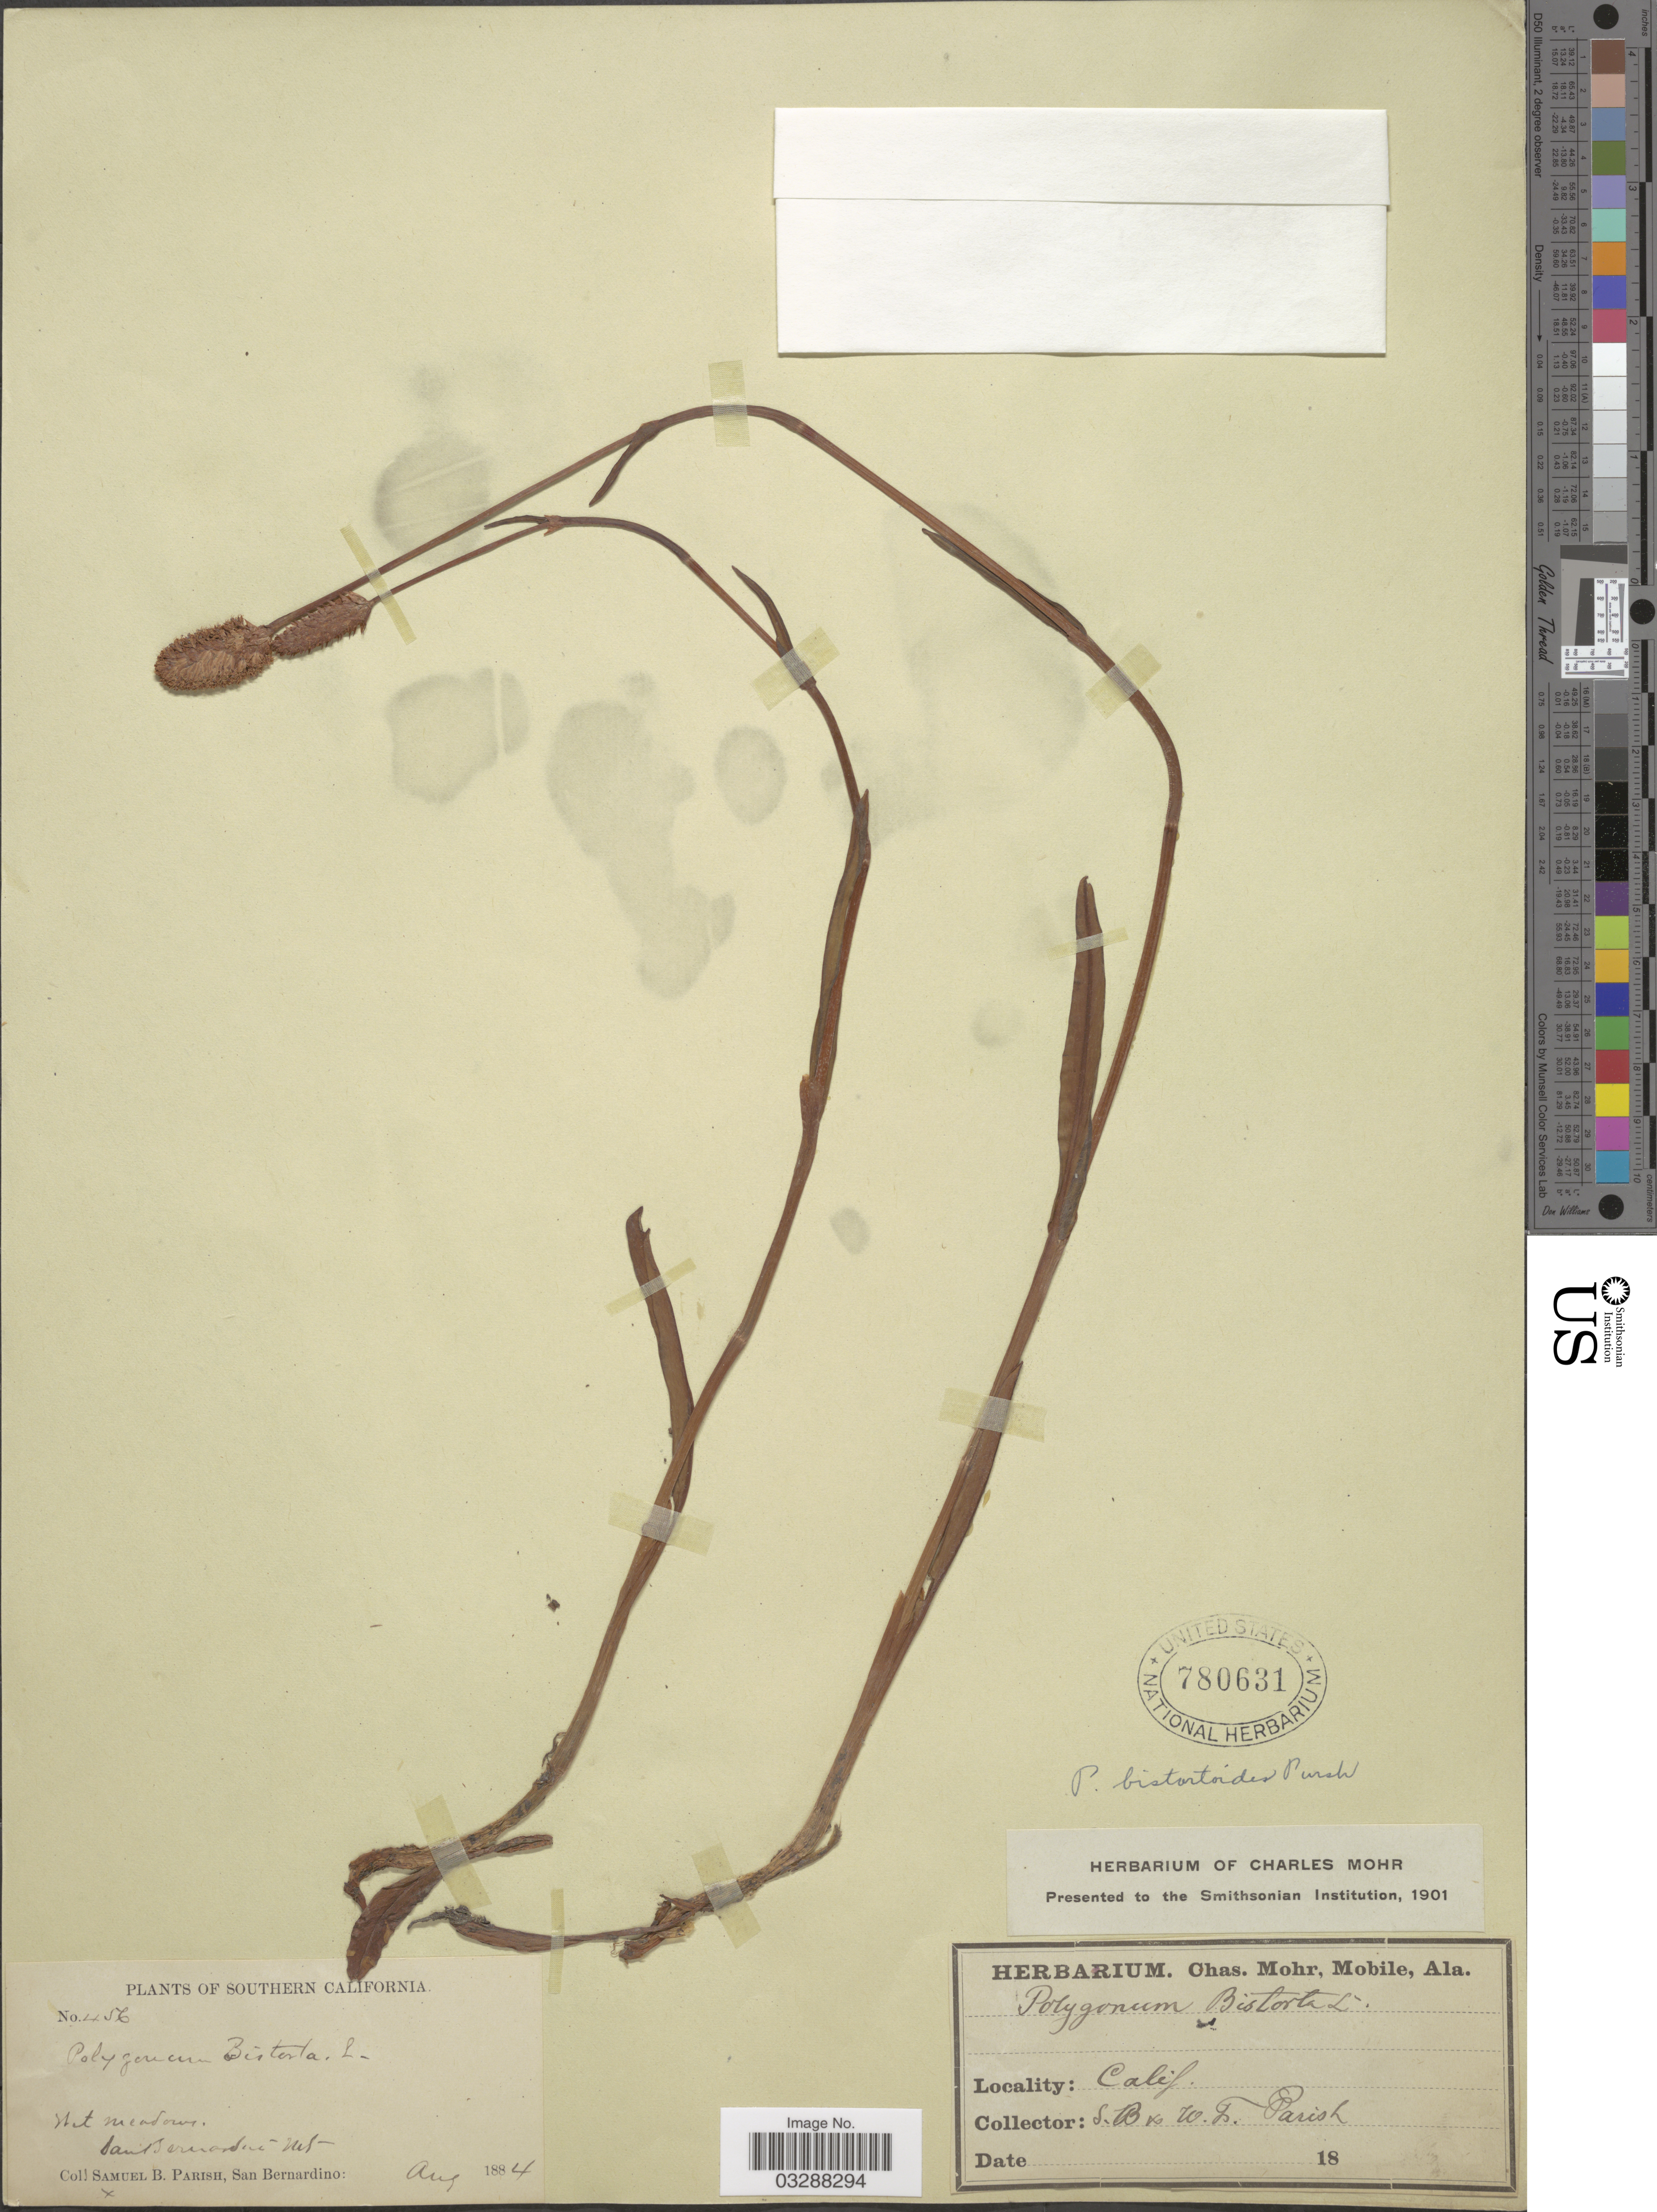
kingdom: Plantae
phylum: Tracheophyta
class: Magnoliopsida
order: Caryophyllales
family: Polygonaceae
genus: Bistorta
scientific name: Bistorta bistortoides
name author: (Pursh) Small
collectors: S. B. Parish & W. F. Parish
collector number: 456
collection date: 1884-08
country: United States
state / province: California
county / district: San Bernardino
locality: Southern California, San Bernardino Mt.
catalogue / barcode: US 780631